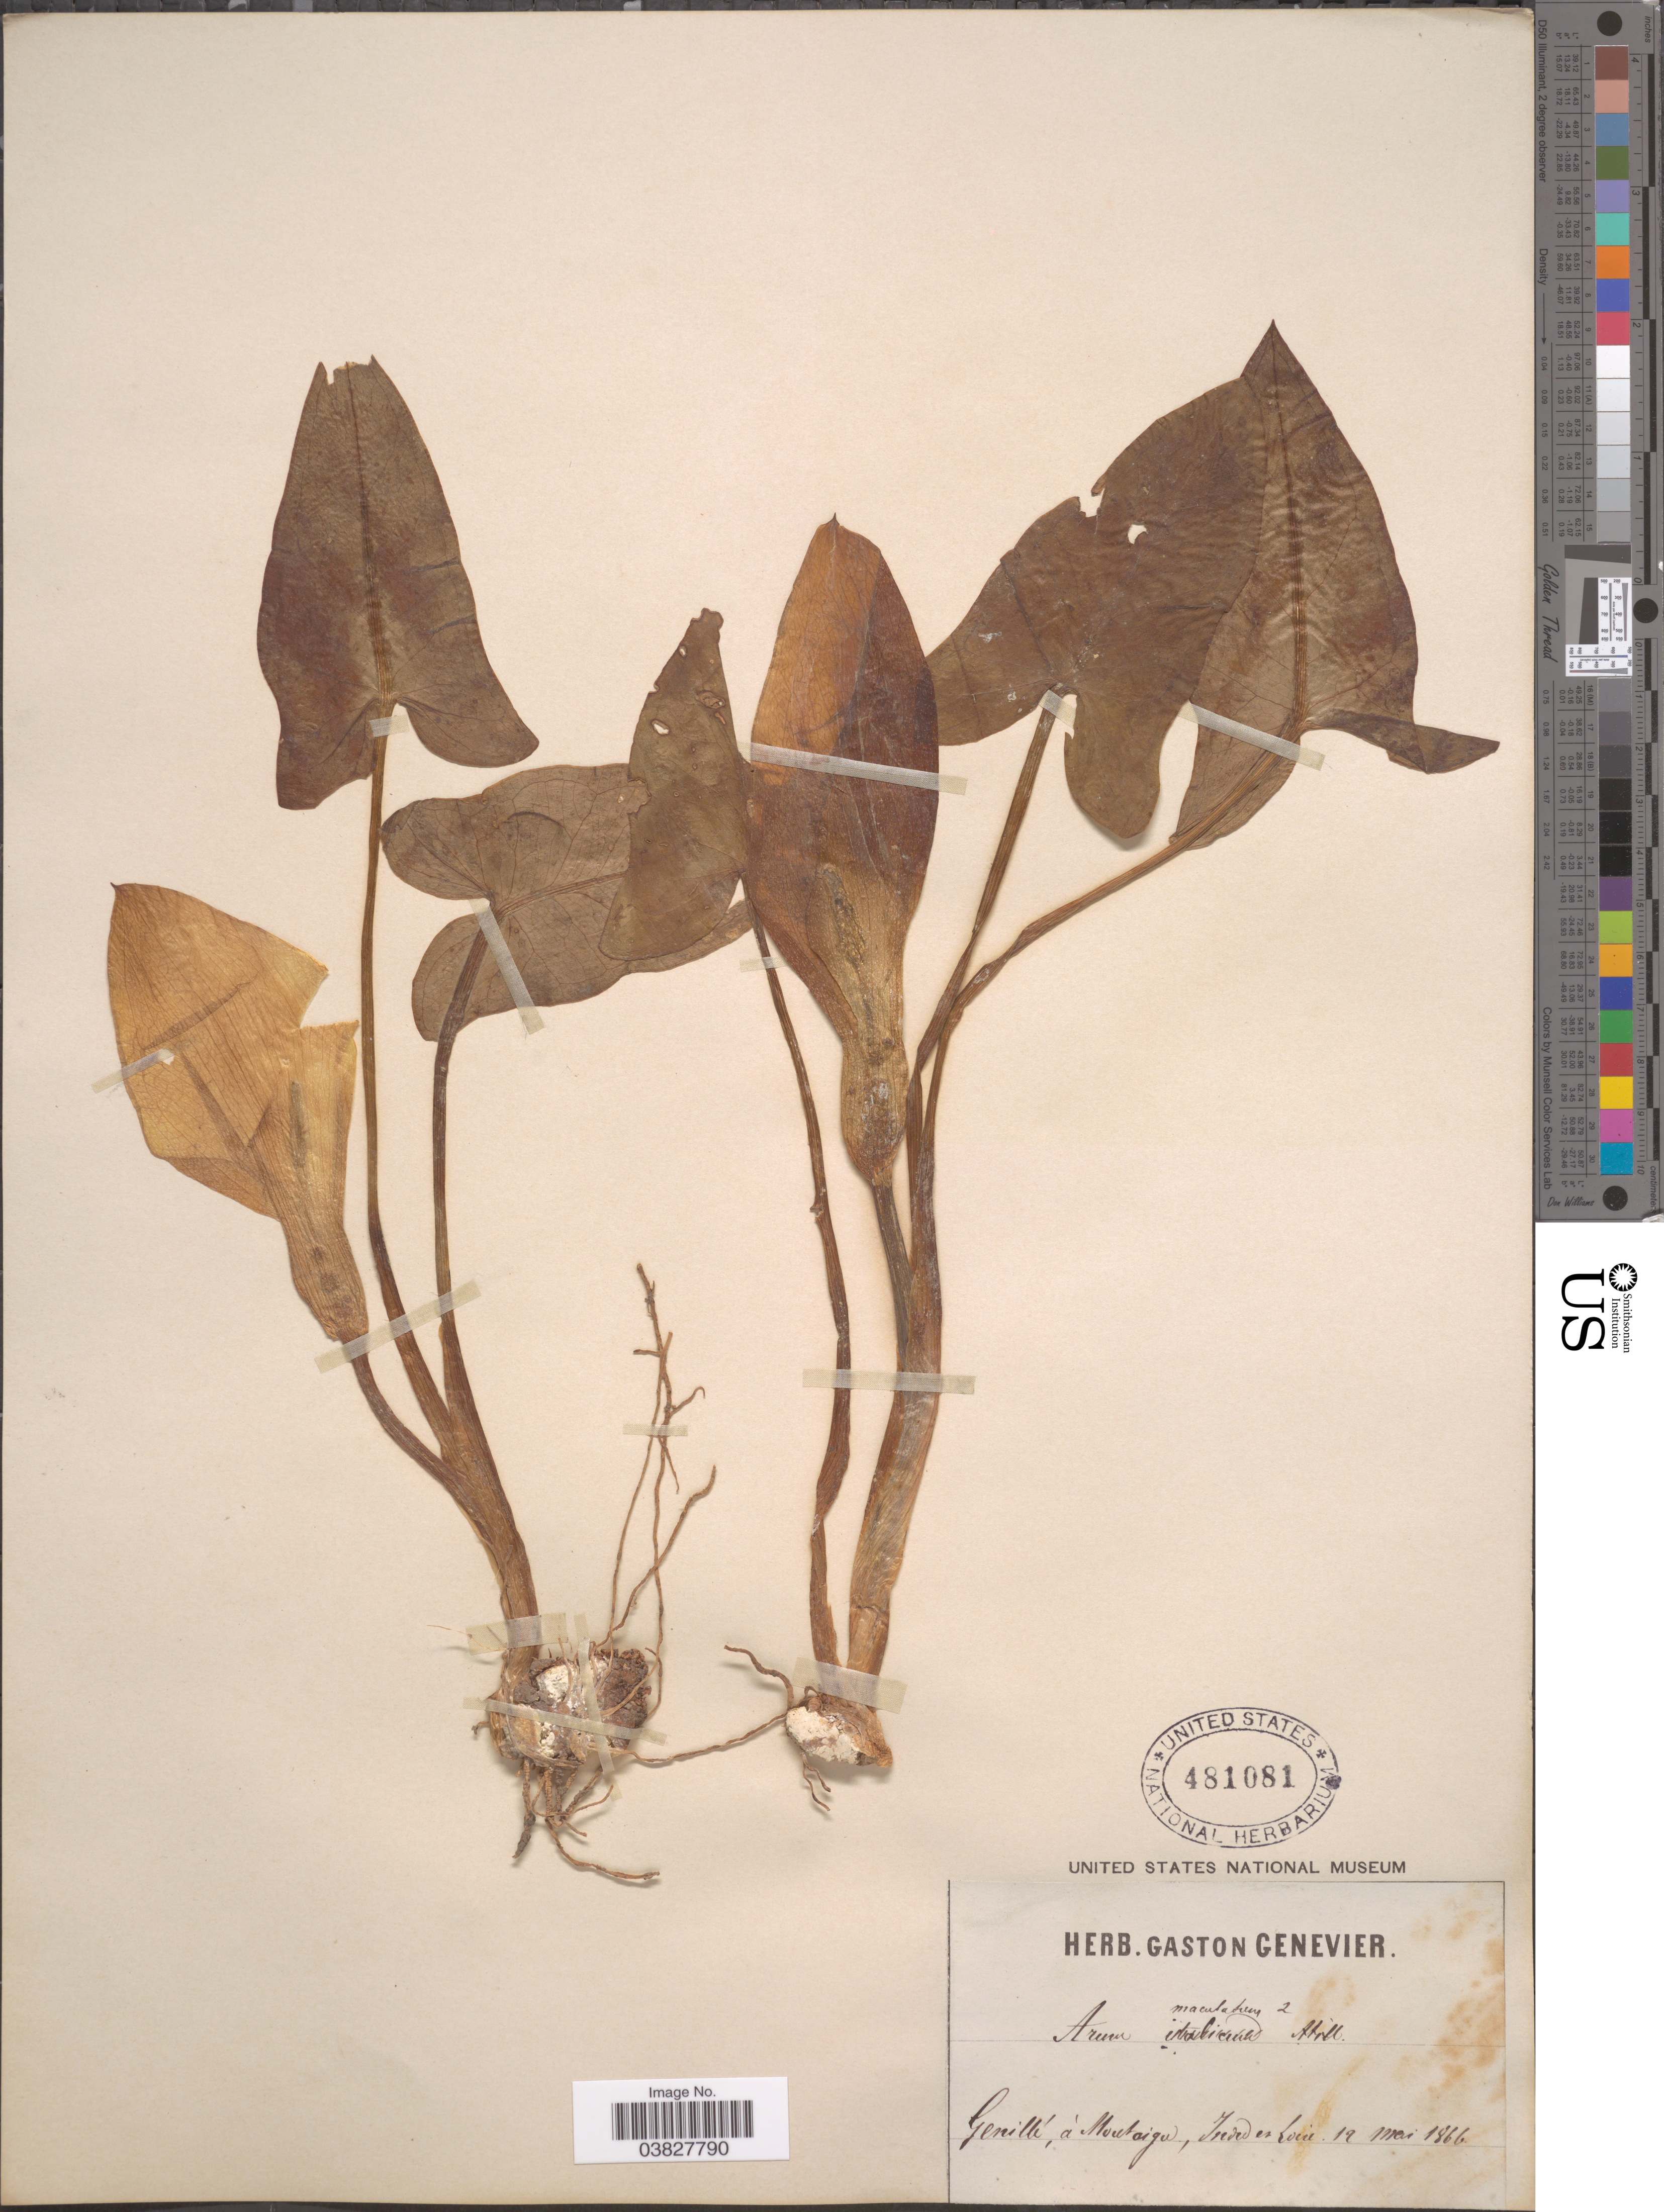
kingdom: Plantae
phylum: Tracheophyta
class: Liliopsida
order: Alismatales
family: Araceae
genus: Arum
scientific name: Arum maculatum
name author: L.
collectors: ex herb. G. Genevier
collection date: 1866-05-12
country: France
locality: Genillé, à Montaign, Indre et Loire.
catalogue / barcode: US 481081